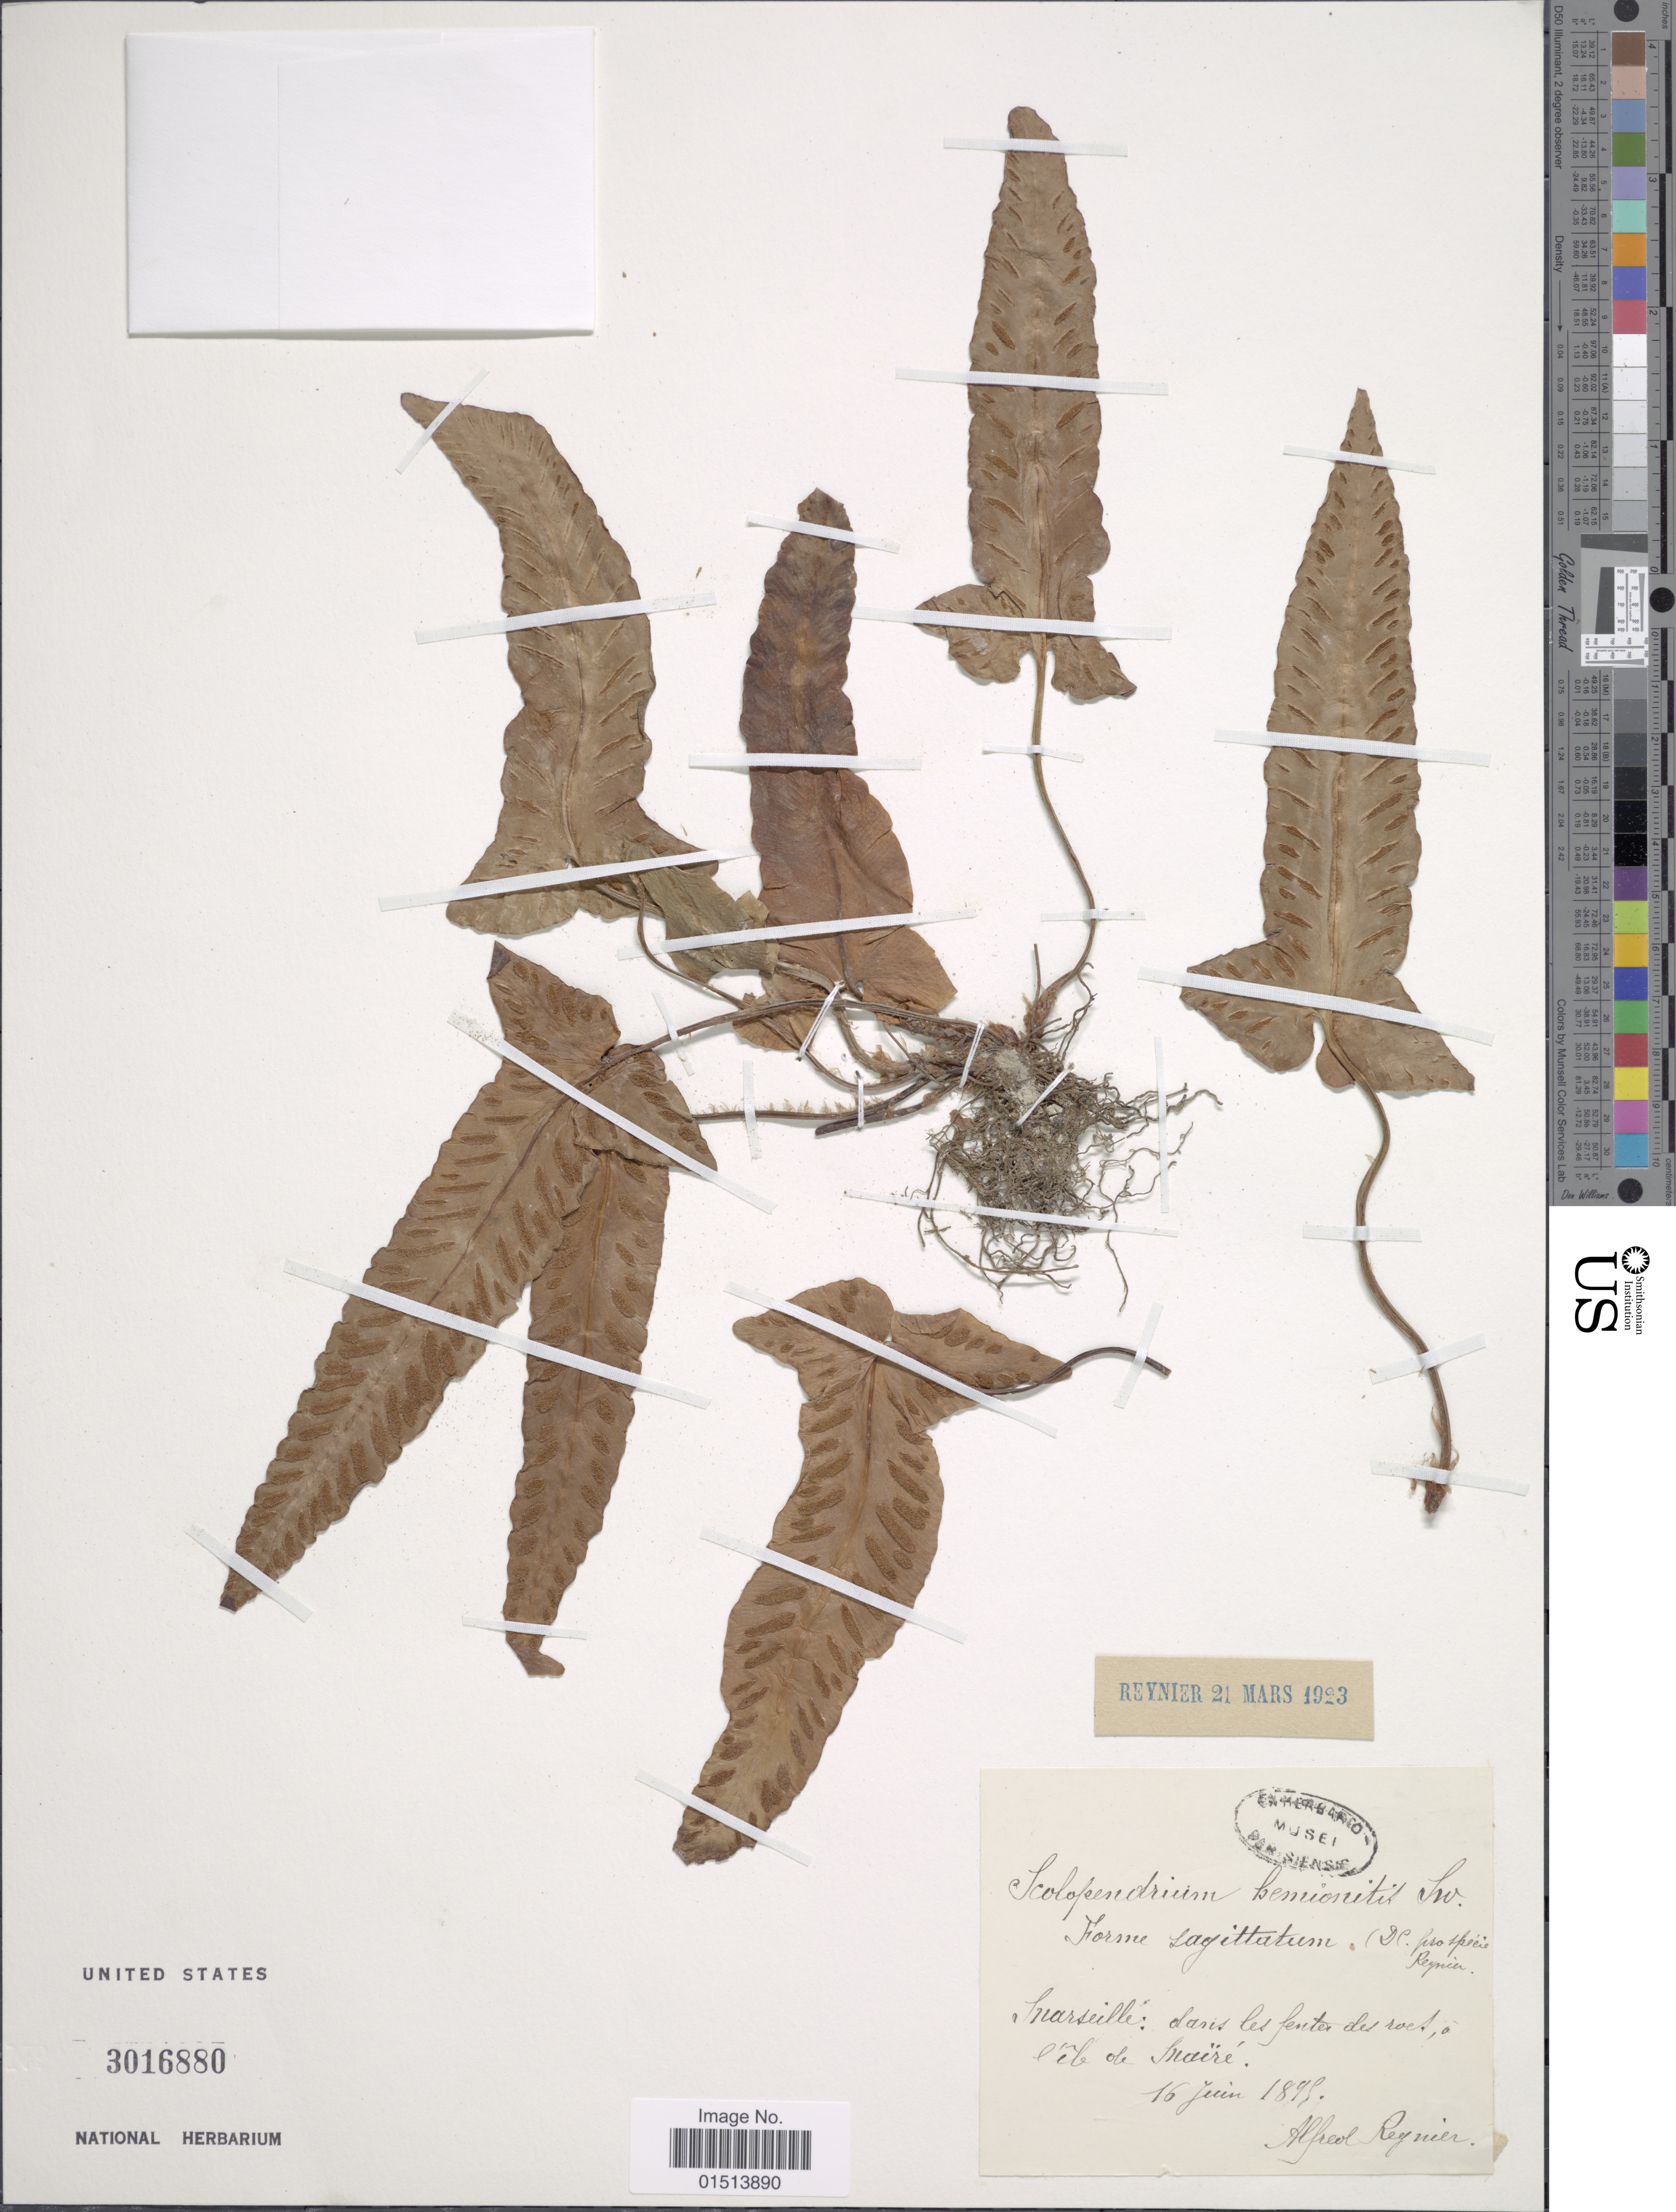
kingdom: Plantae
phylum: Tracheophyta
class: Polypodiopsida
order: Polypodiales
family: Aspleniaceae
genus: Asplenium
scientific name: Asplenium hemionitis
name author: L.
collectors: A. Reynier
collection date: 1898-06-16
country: France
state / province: Provence-Alpes-Côte d'Azur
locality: Inarseille: Sans les fentes des rock, o e' ib de Inaire [interpreted]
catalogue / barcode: US 3016880